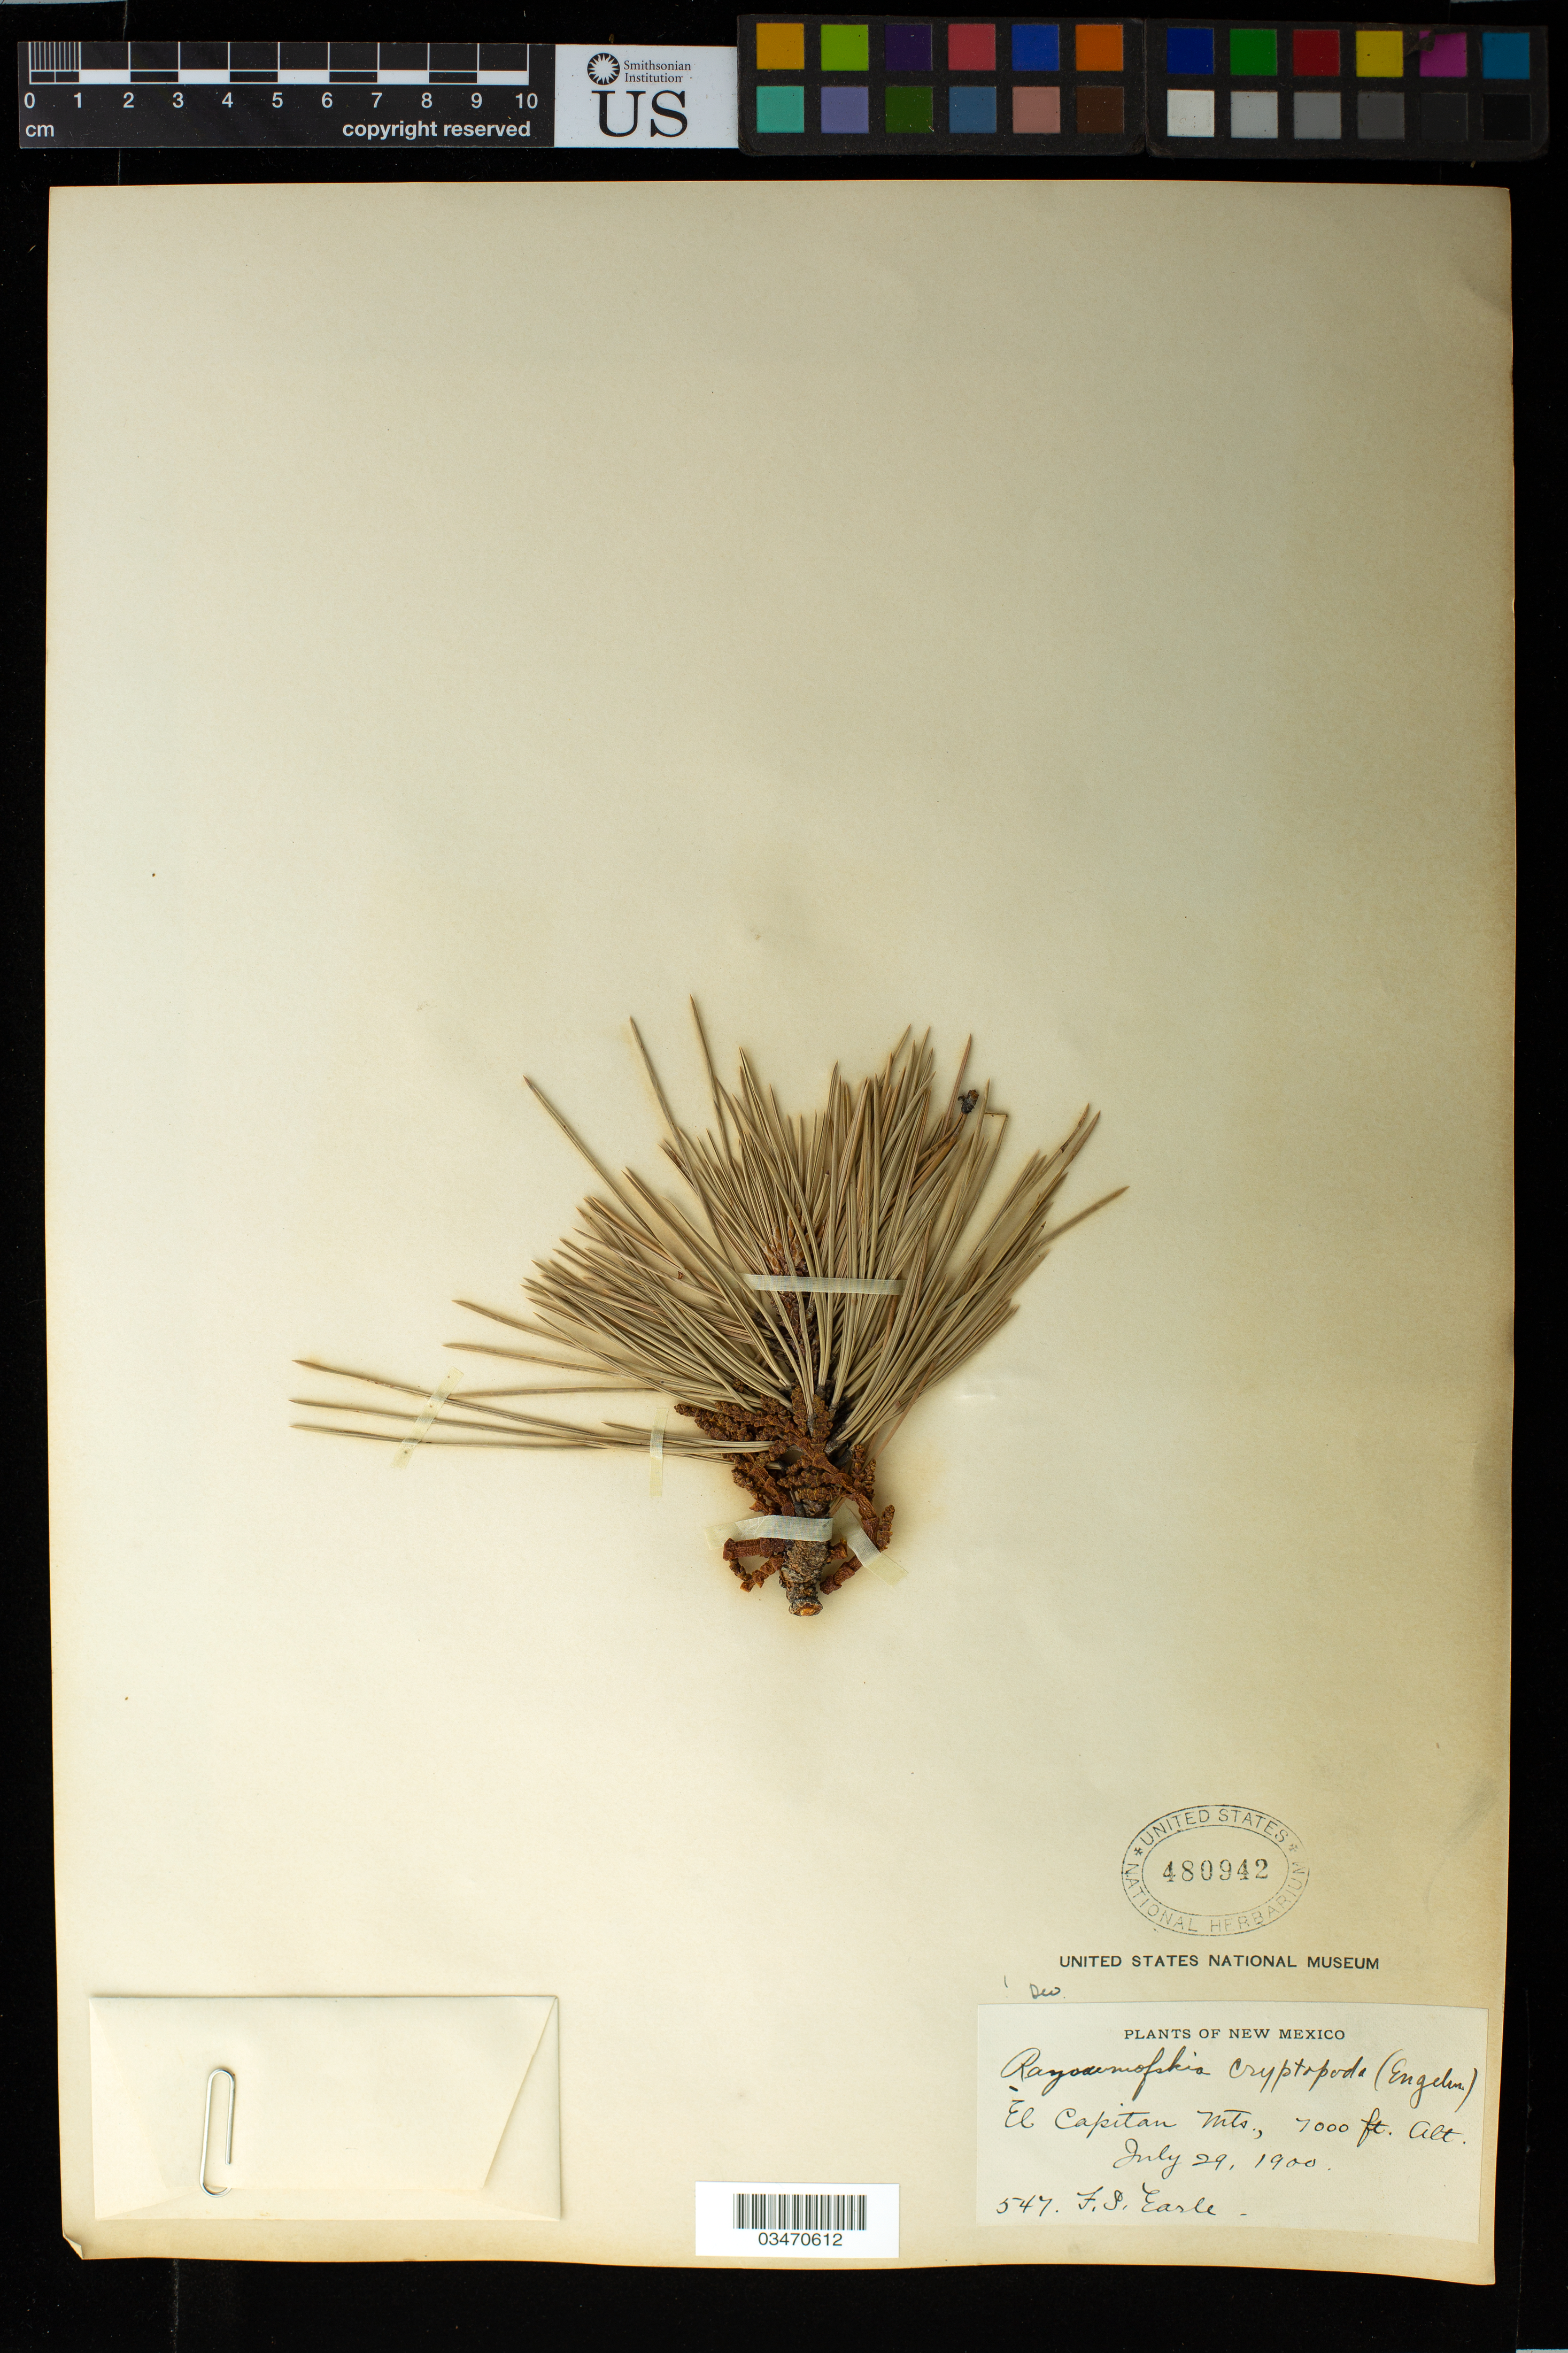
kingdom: Plantae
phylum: Tracheophyta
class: Magnoliopsida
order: Santalales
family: Viscaceae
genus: Arceuthobium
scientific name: Arceuthobium vaginatum f. cryptopodum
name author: (Engelm.) L.S. Gill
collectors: F. S. Earle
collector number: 547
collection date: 1900-07-29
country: United States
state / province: New Mexico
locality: El Capitan Mts.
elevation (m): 2134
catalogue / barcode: US 480942